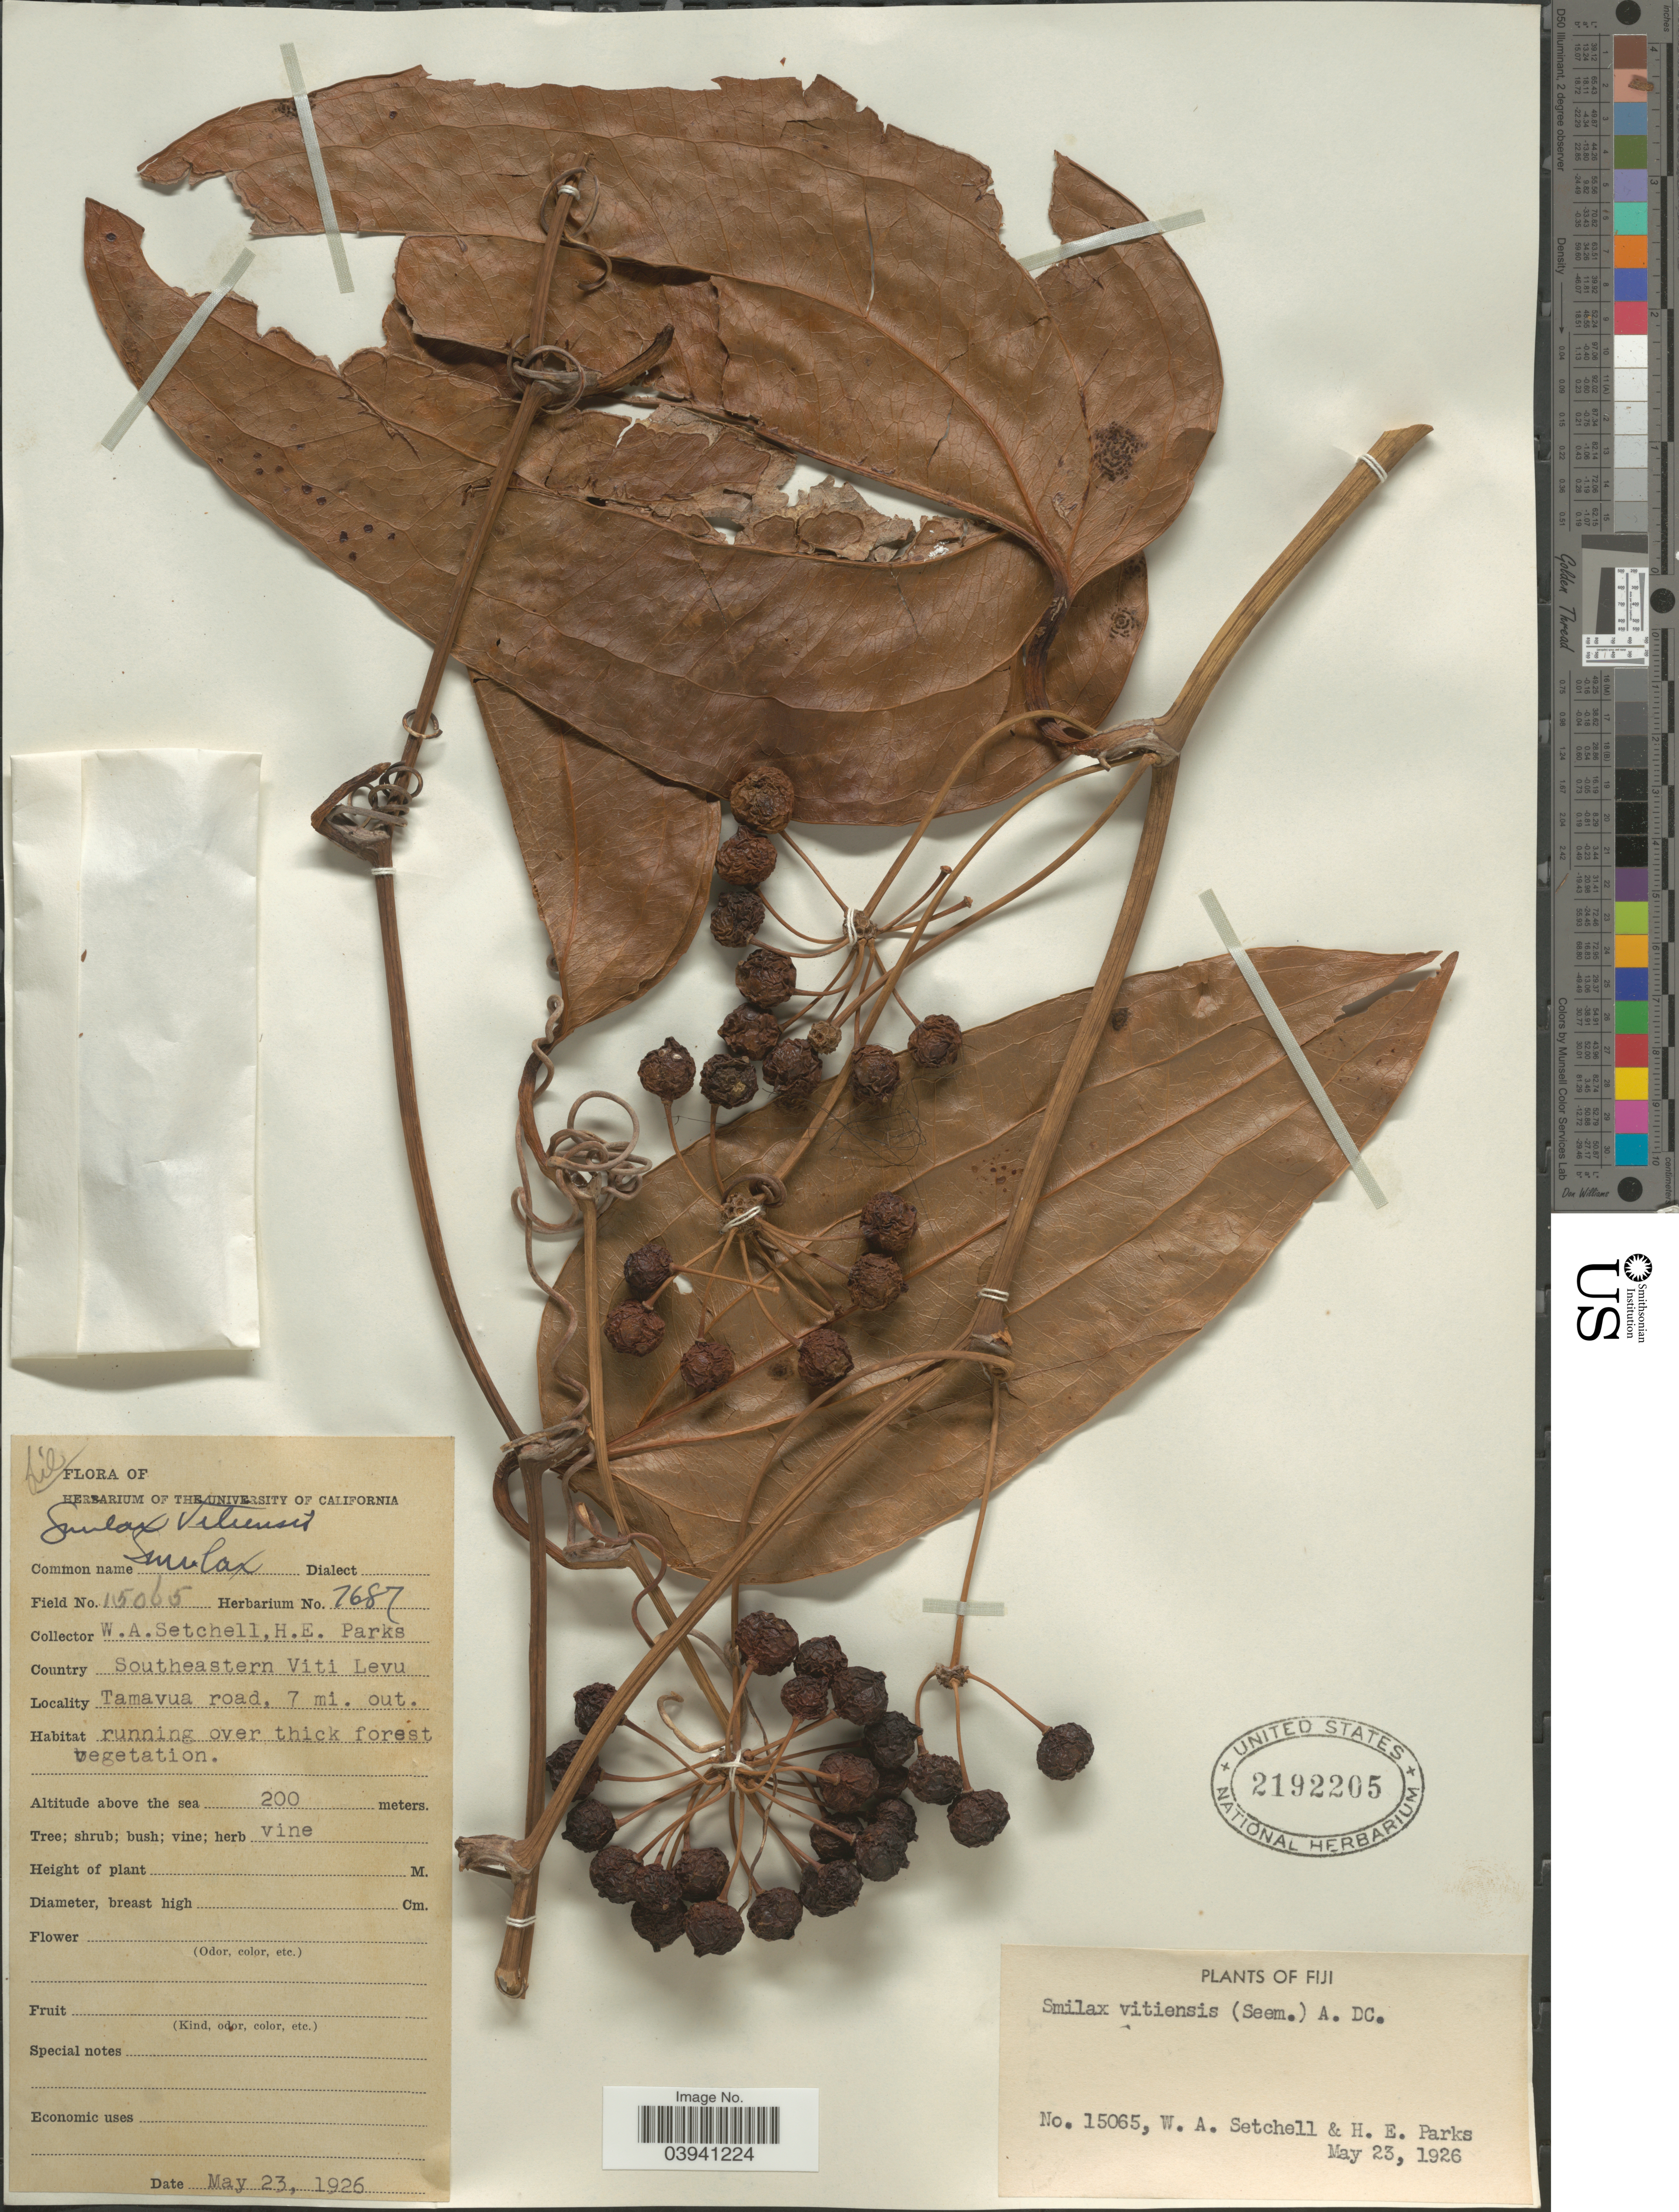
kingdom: Plantae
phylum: Tracheophyta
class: Liliopsida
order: Liliales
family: Smilacaceae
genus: Smilax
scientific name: Smilax vitiensis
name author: (Seem.) A. DC.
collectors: W. Setchell & H. E. Parks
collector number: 15065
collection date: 1926-05-23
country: Fiji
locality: Country Southeastern Viti Levu. Tamavua road, 7 mi. out.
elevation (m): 200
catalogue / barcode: US 2192205